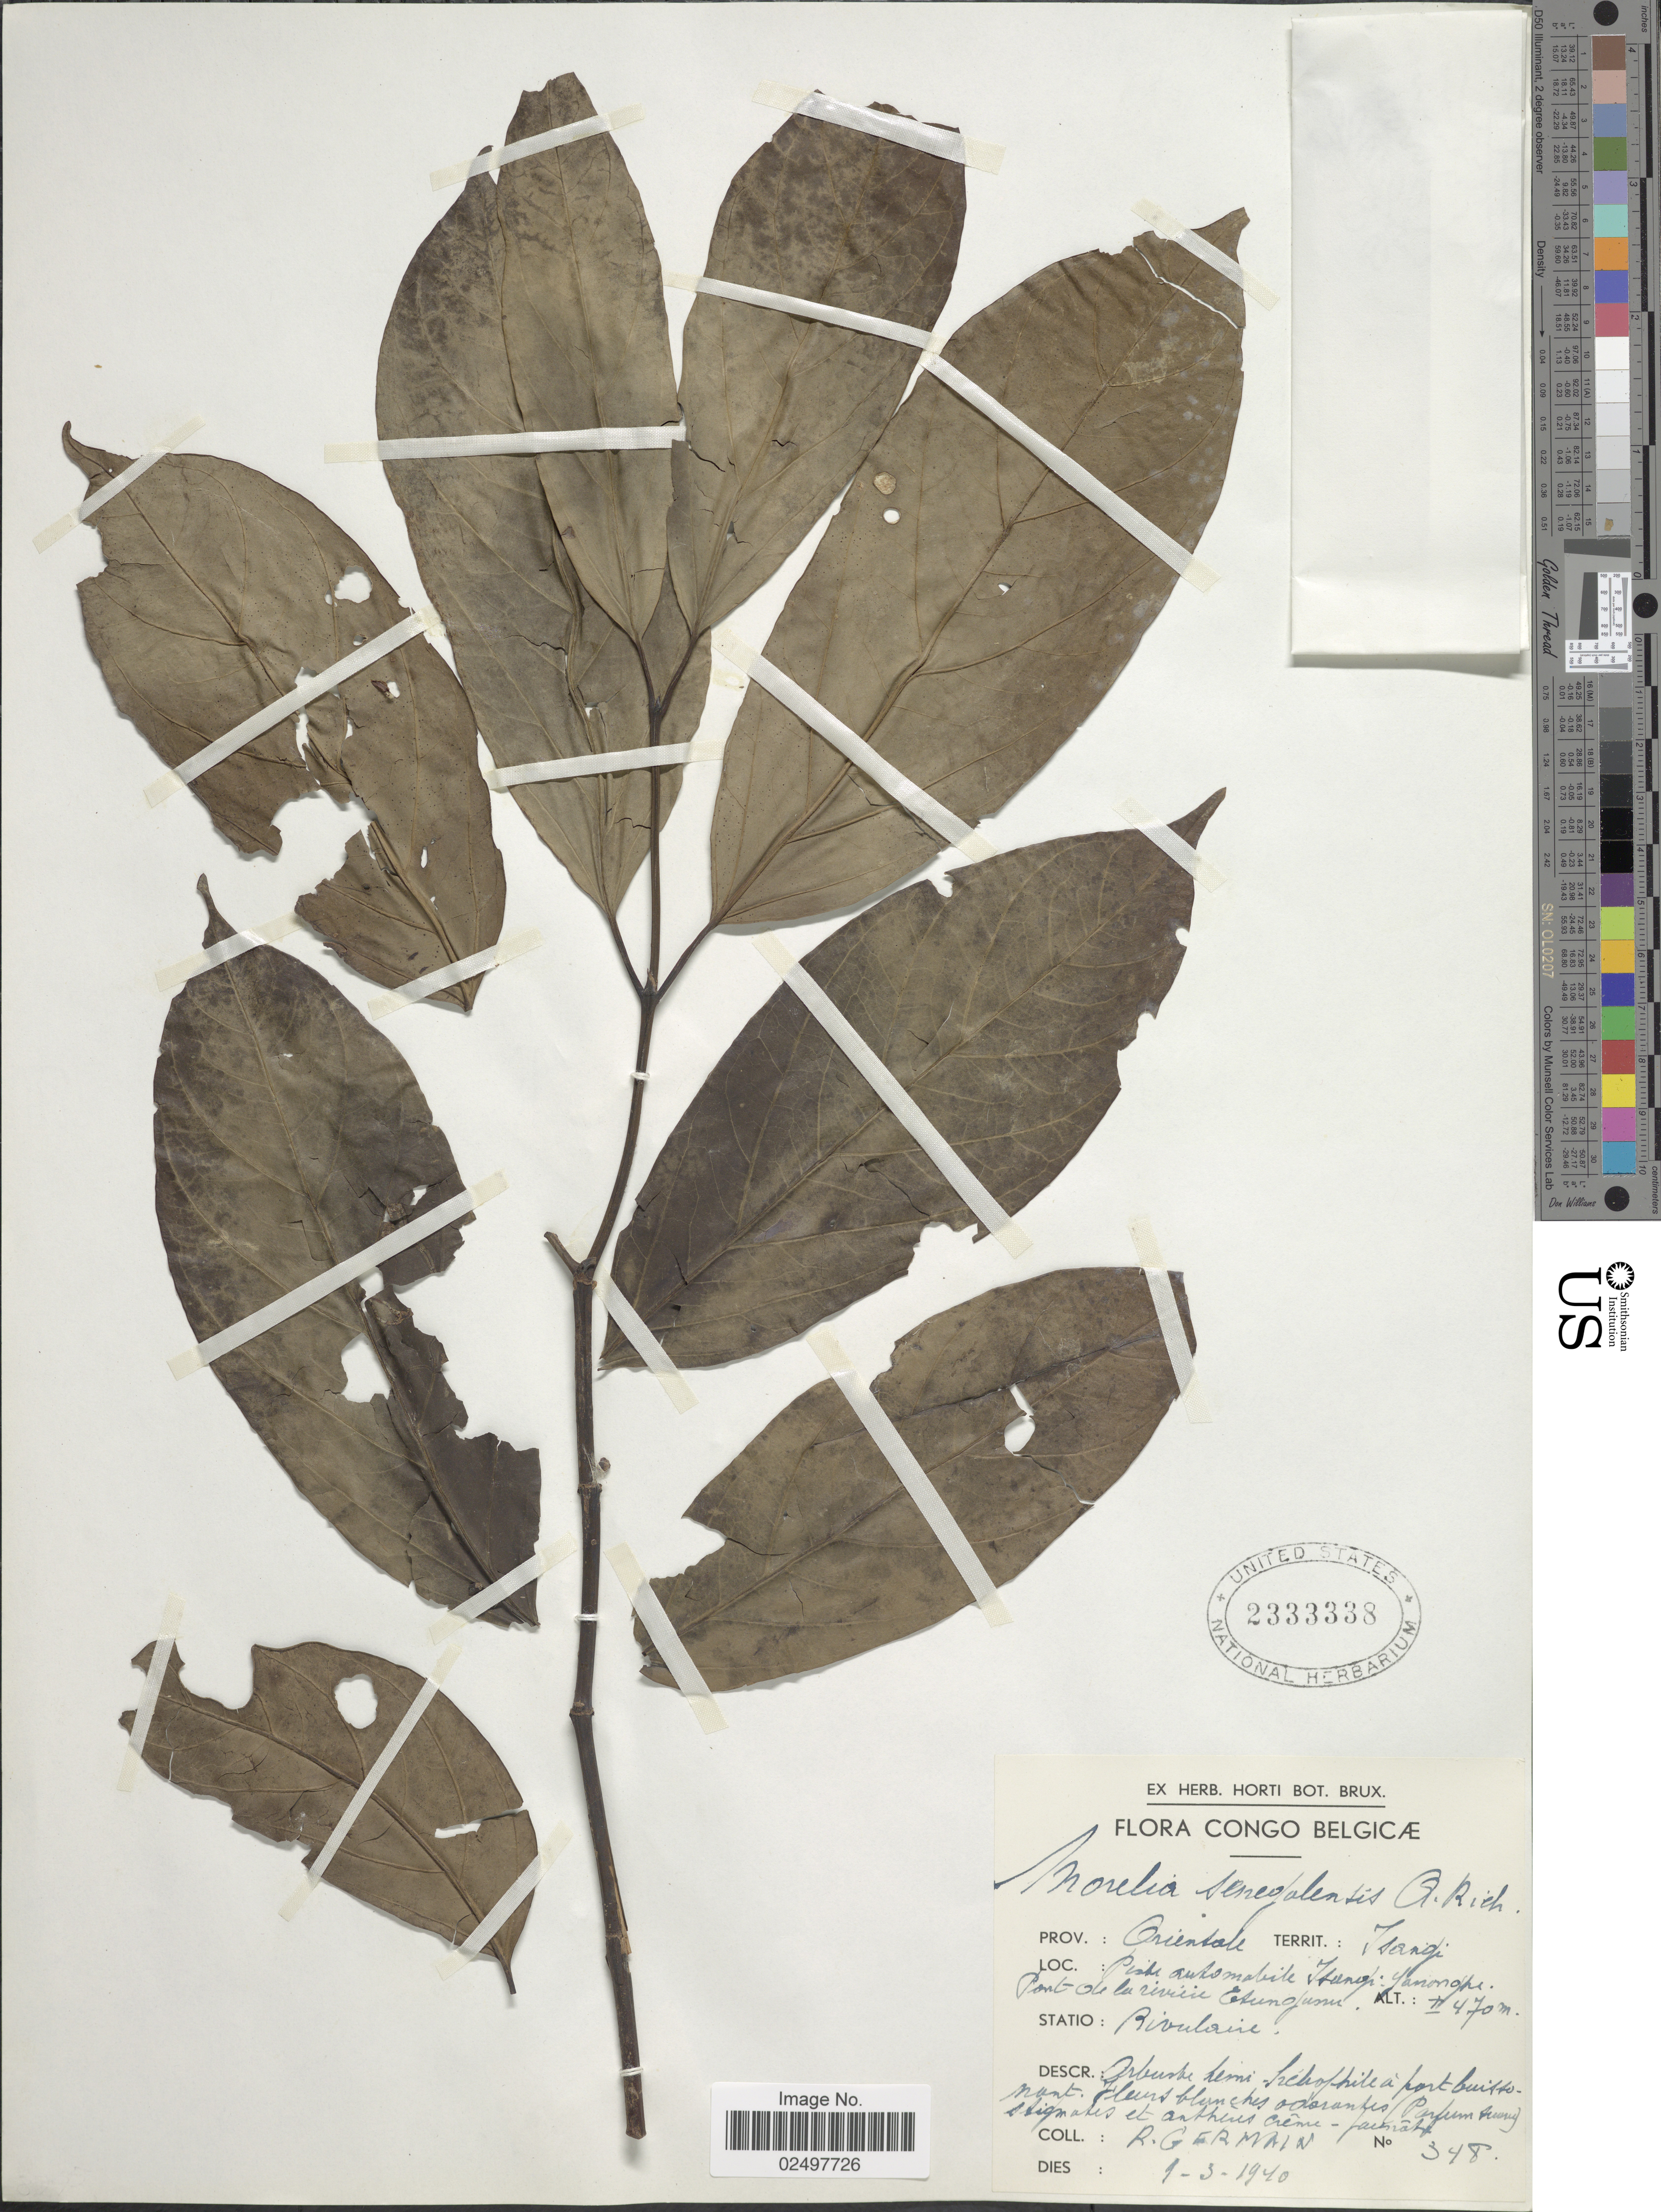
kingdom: Plantae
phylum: Tracheophyta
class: Magnoliopsida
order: Gentianales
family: Rubiaceae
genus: Morelia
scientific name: Morelia senegalensis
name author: A. Rich. ex DC.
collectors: R. Germain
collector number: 348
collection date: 1940-03-09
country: Congo, Democratic Republic of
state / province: Tshopo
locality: Prov.: Orientale, Territ.: Isangi, Piste automobile Isangi: Yanonge. Pont de la riviere Etungunu [interpreted]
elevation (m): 470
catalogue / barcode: US 2333338